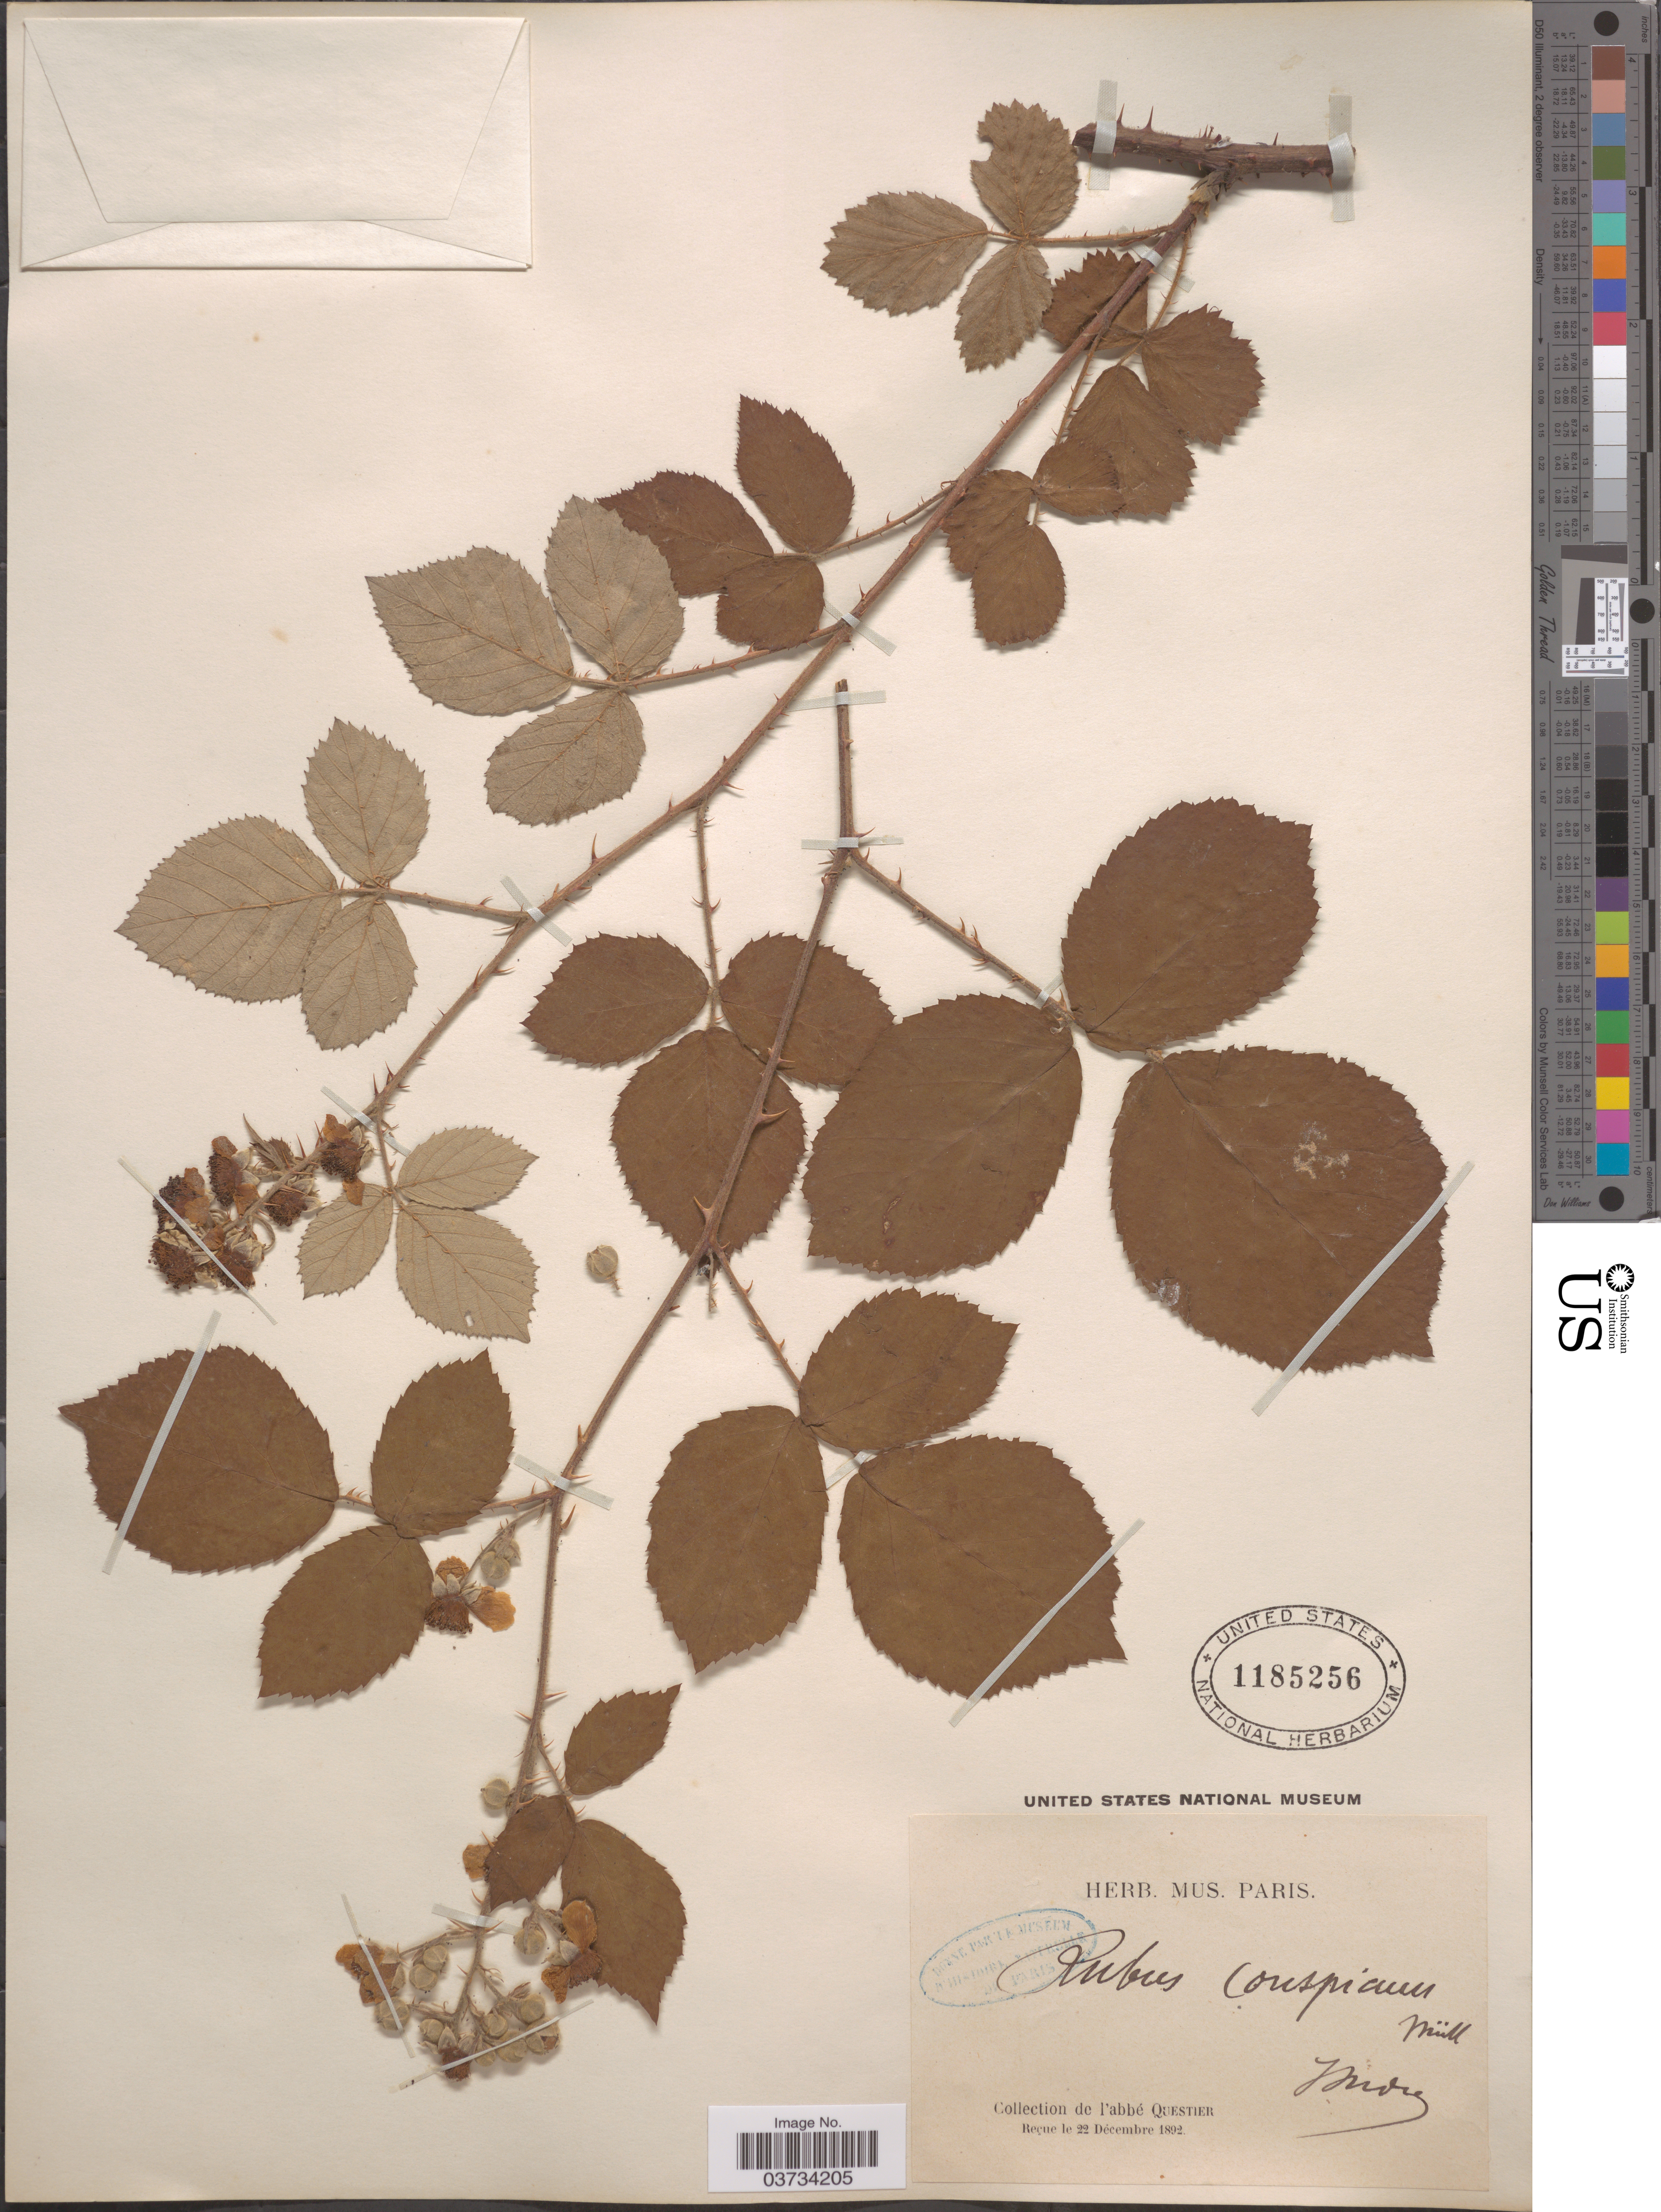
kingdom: Plantae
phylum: Tracheophyta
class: Magnoliopsida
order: Rosales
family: Rosaceae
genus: Rubus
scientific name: Rubus conspicuus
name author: P.J. Müll. ex F. Wirtg.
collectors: A. Questier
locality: [illegible text].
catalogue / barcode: US 1185256